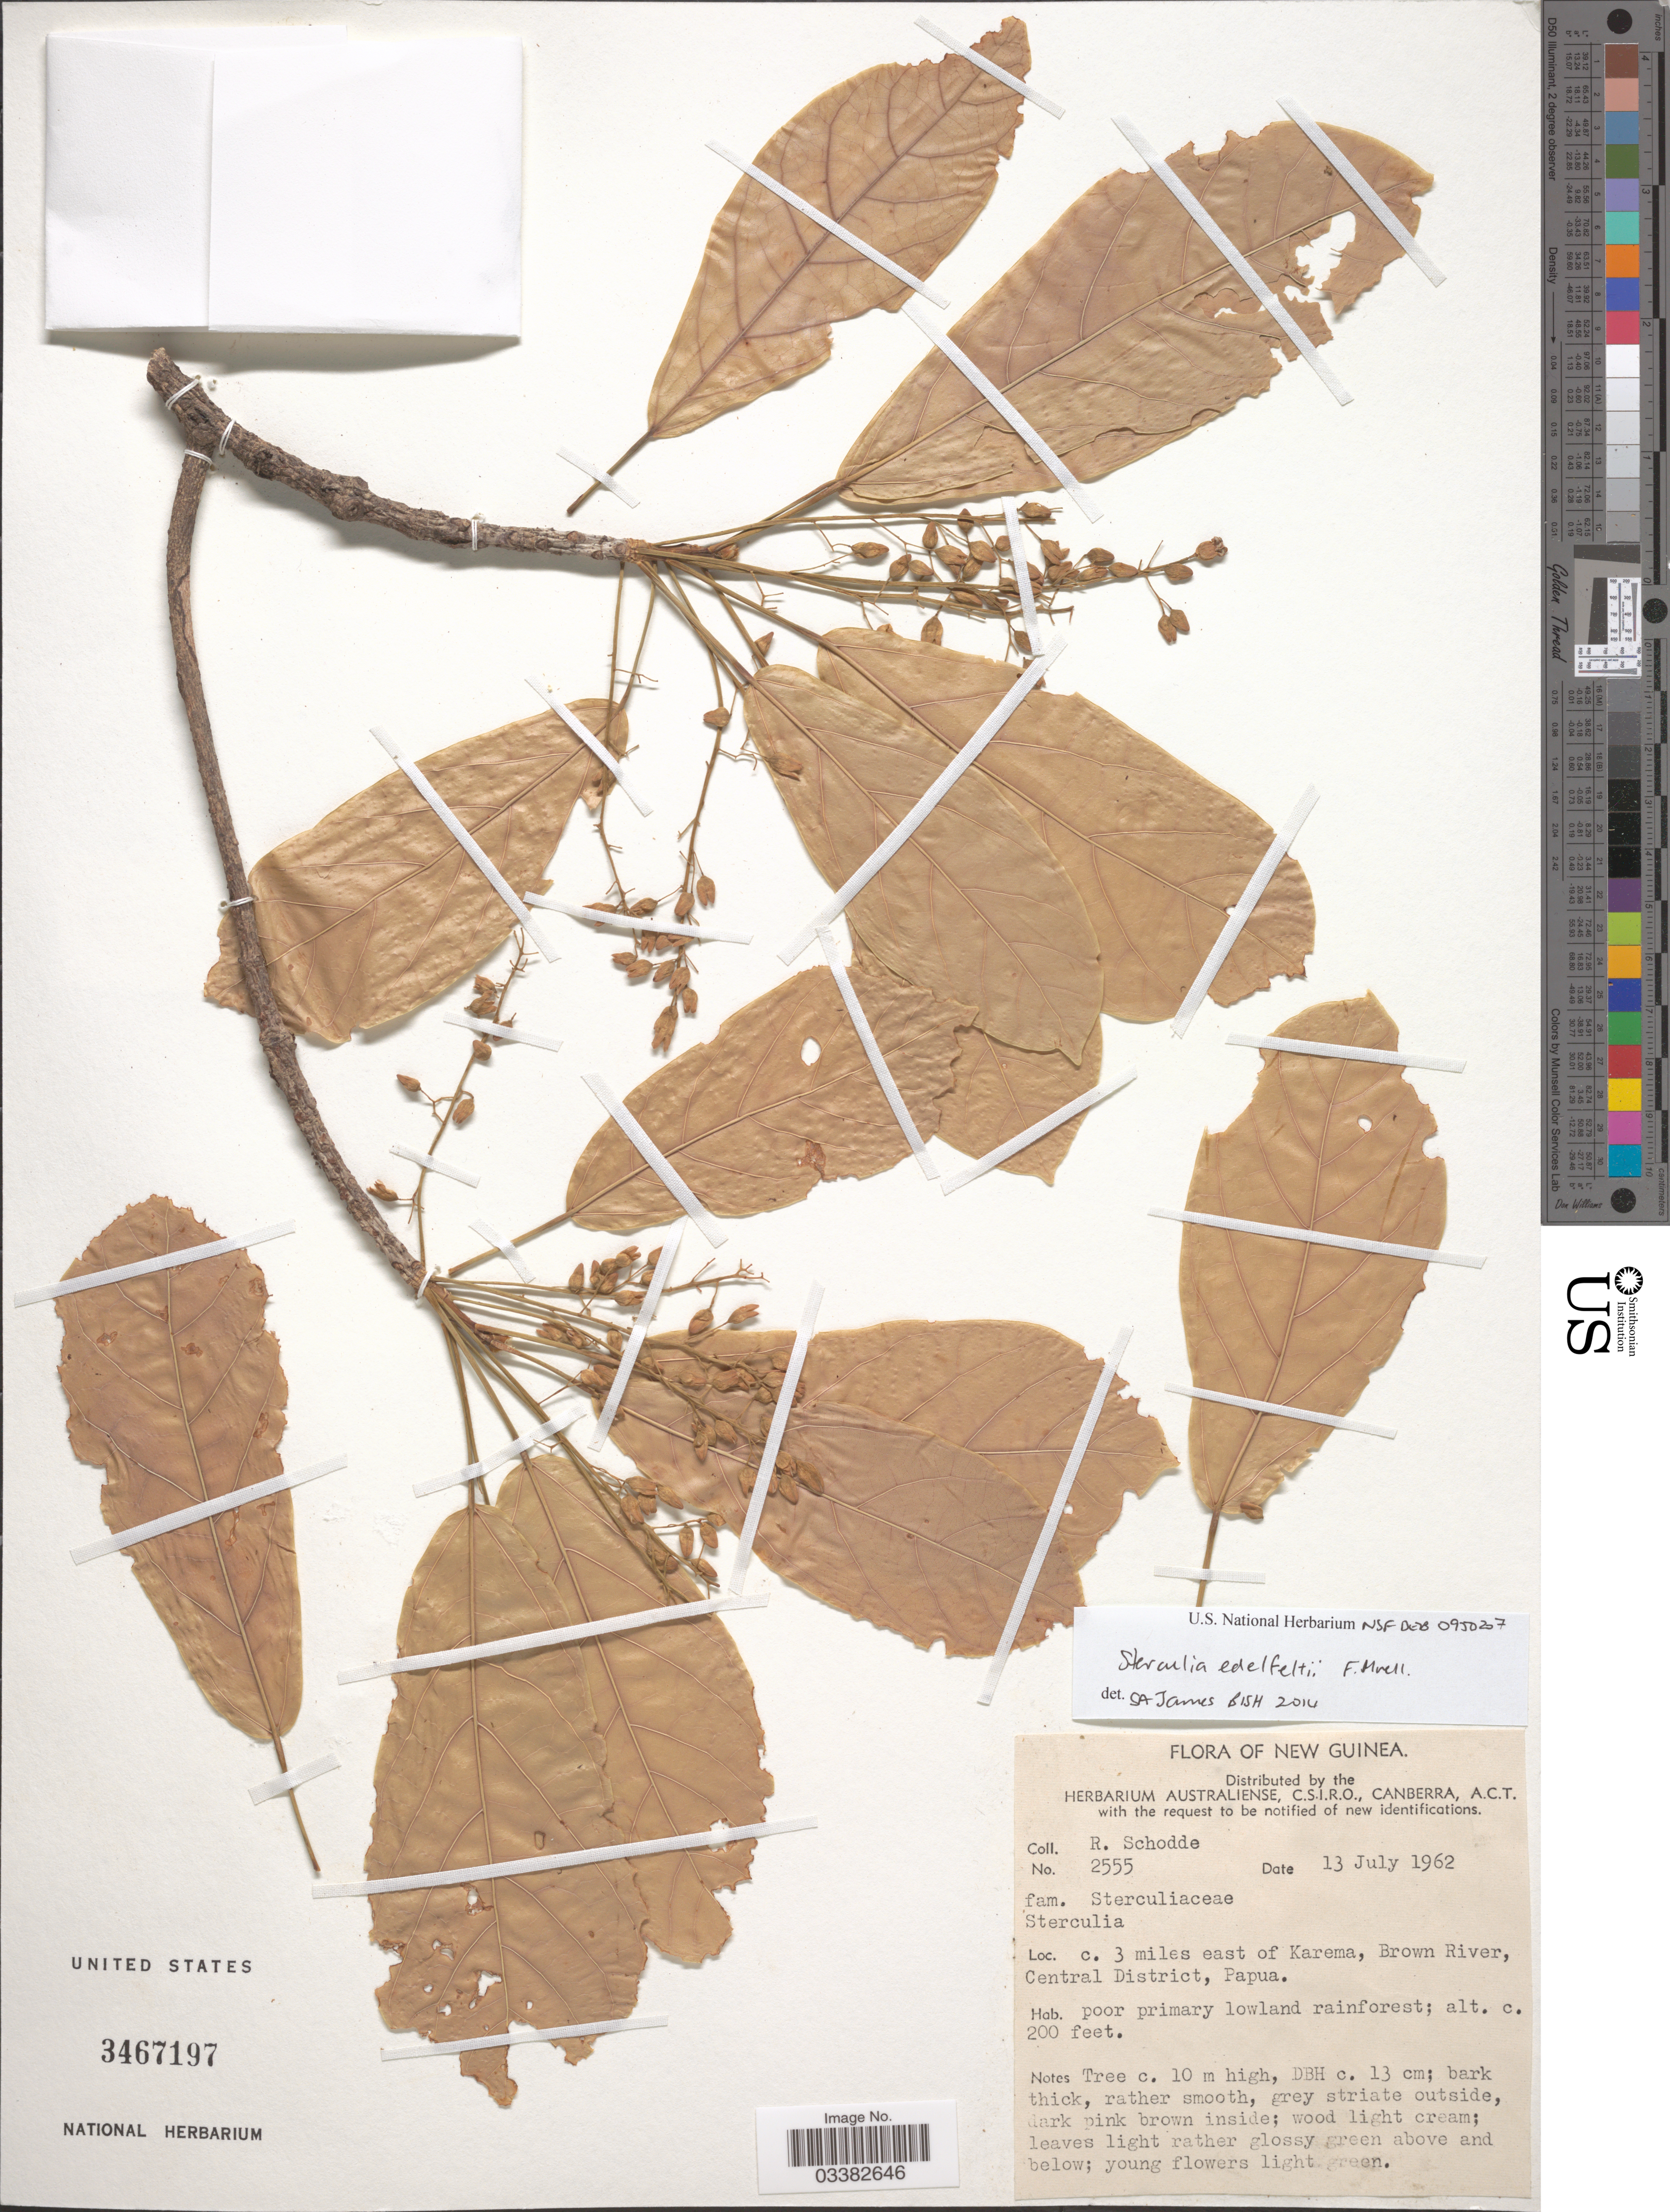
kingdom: Plantae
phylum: Tracheophyta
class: Magnoliopsida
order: Malvales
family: Malvaceae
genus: Sterculia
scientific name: Sterculia edelfeltii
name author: F. Muell.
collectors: R. Schodde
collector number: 2555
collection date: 1962-07-13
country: Papua New Guinea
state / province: Central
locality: New Guinea. C. 3 miles east of Karema, Brown River, Central District, Papua.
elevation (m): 61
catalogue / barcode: US 3467197